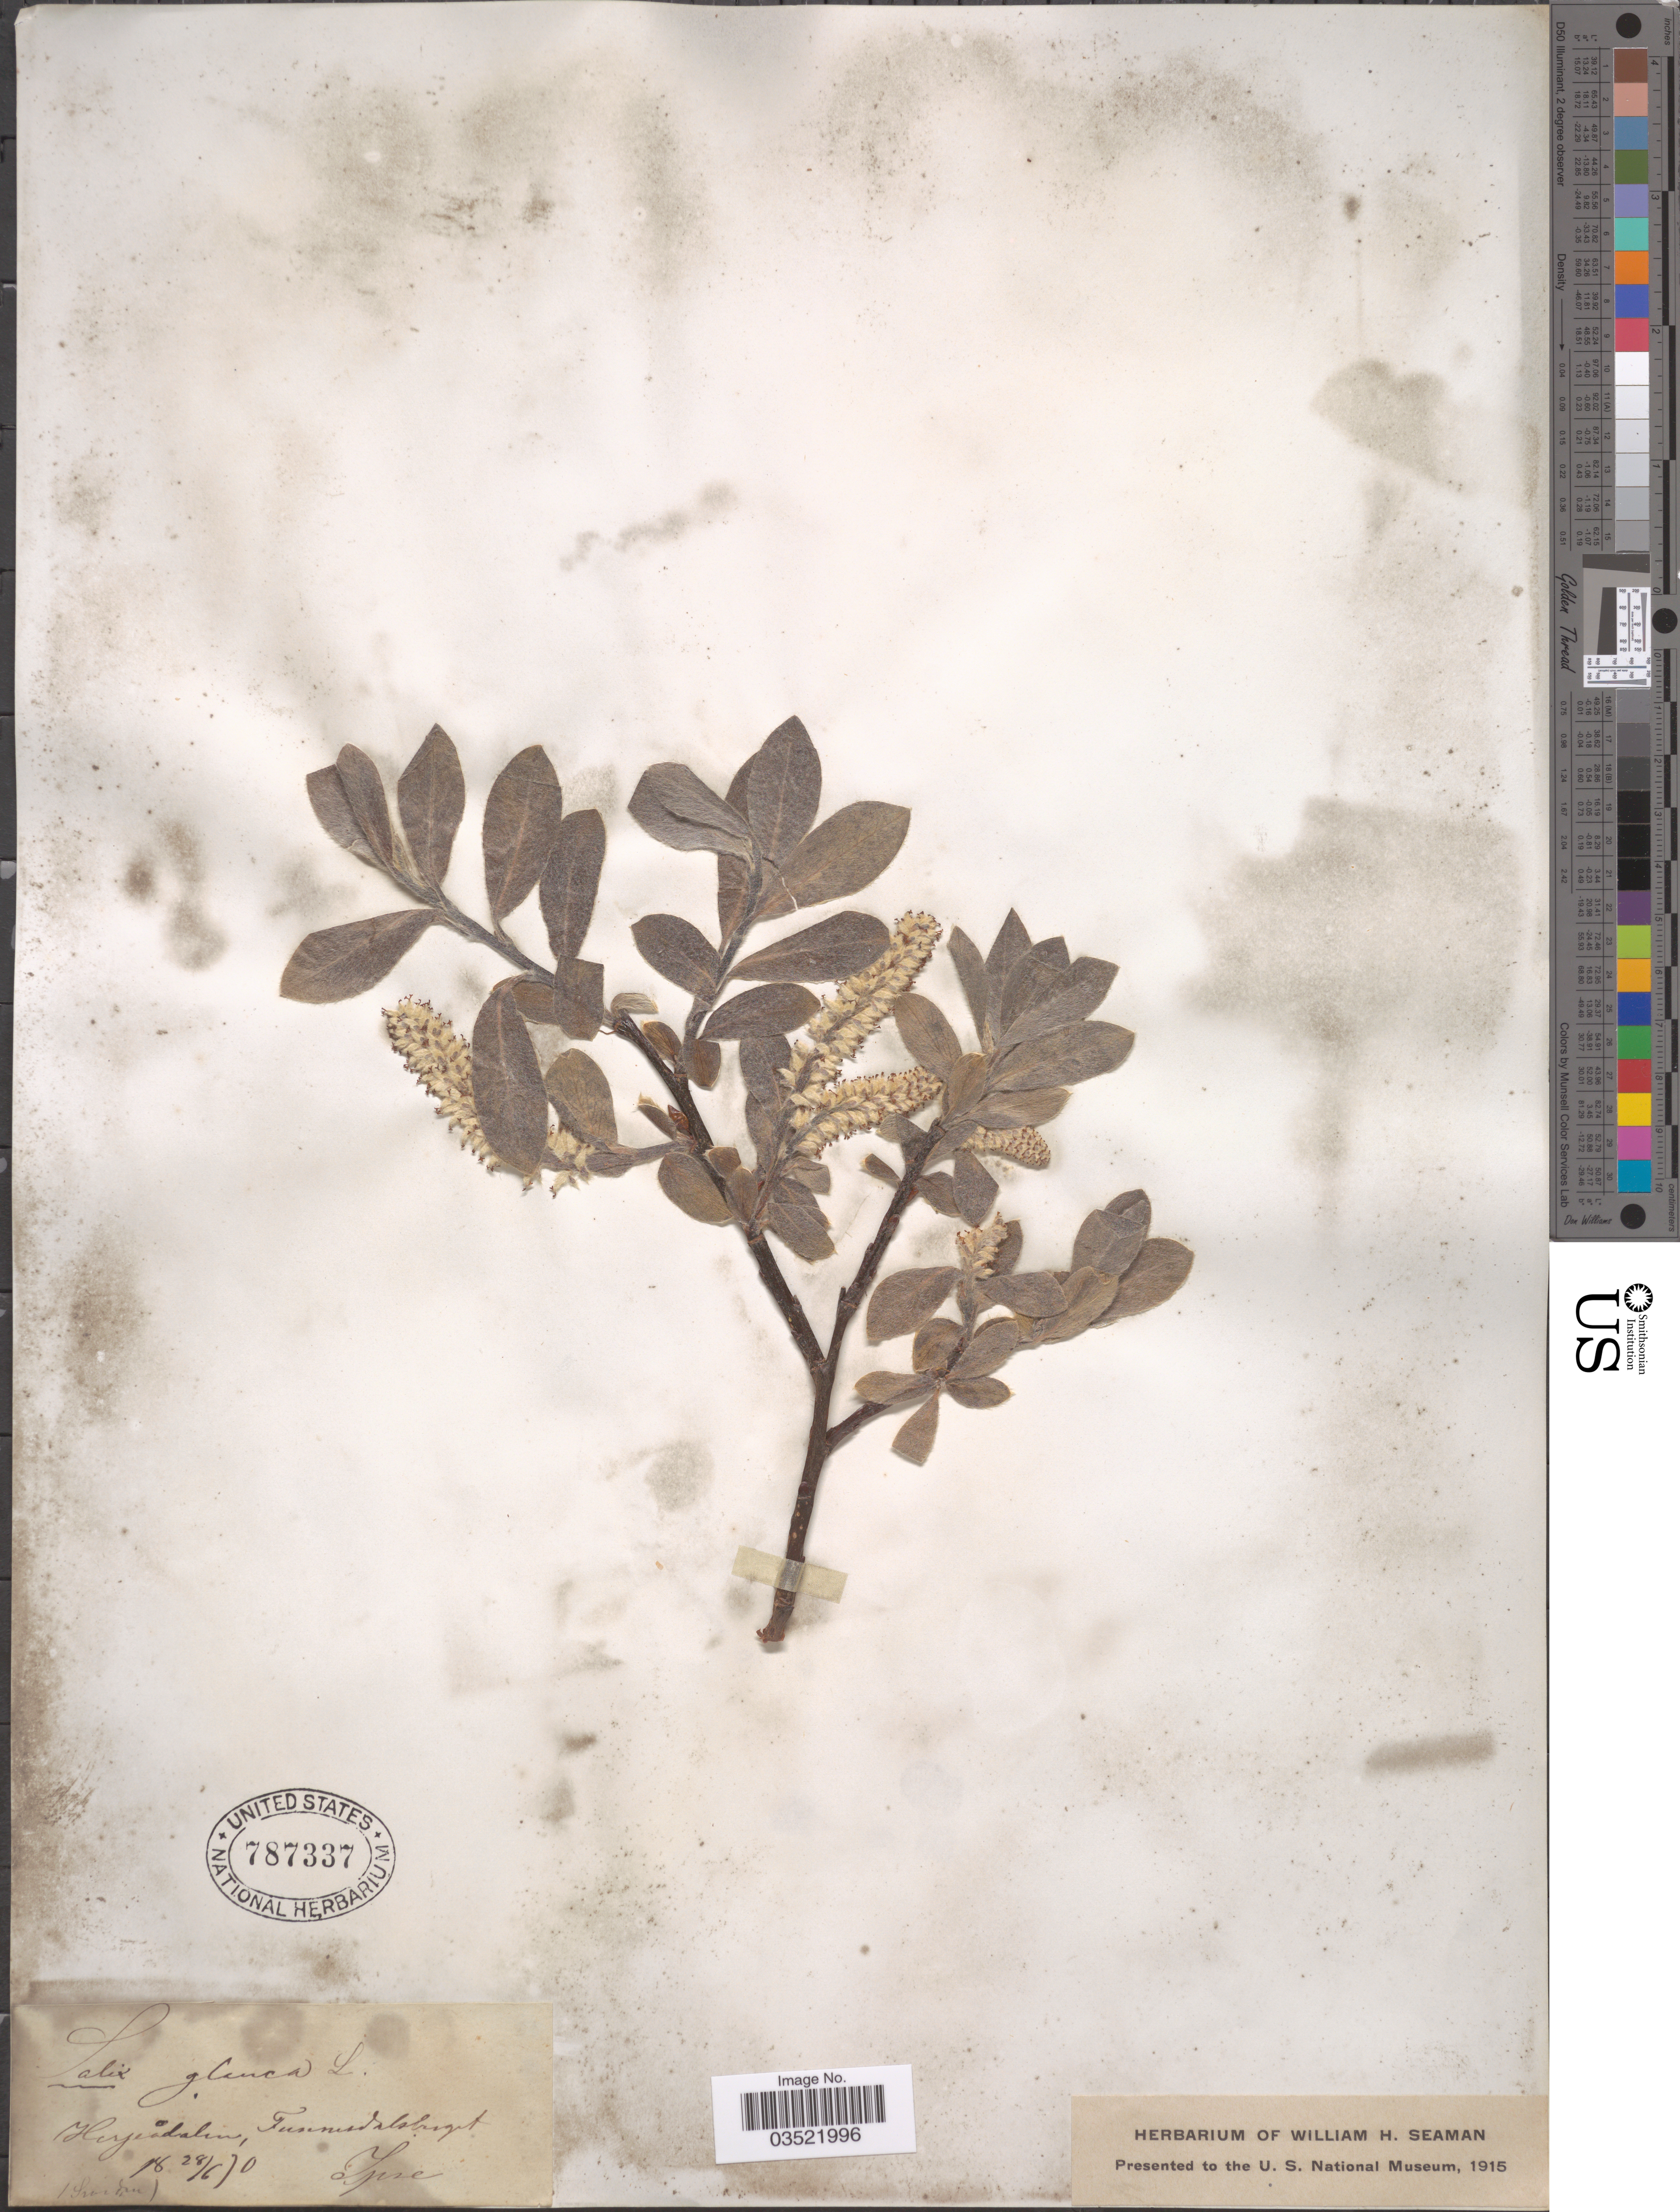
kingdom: Plantae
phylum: Tracheophyta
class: Magnoliopsida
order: Malpighiales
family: Salicaceae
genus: Salix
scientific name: Salix glauca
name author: L.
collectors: W. Seaman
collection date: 1870-06-28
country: Sweden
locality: Herjeådalen, Funäsdalsberget.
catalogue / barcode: US 787337